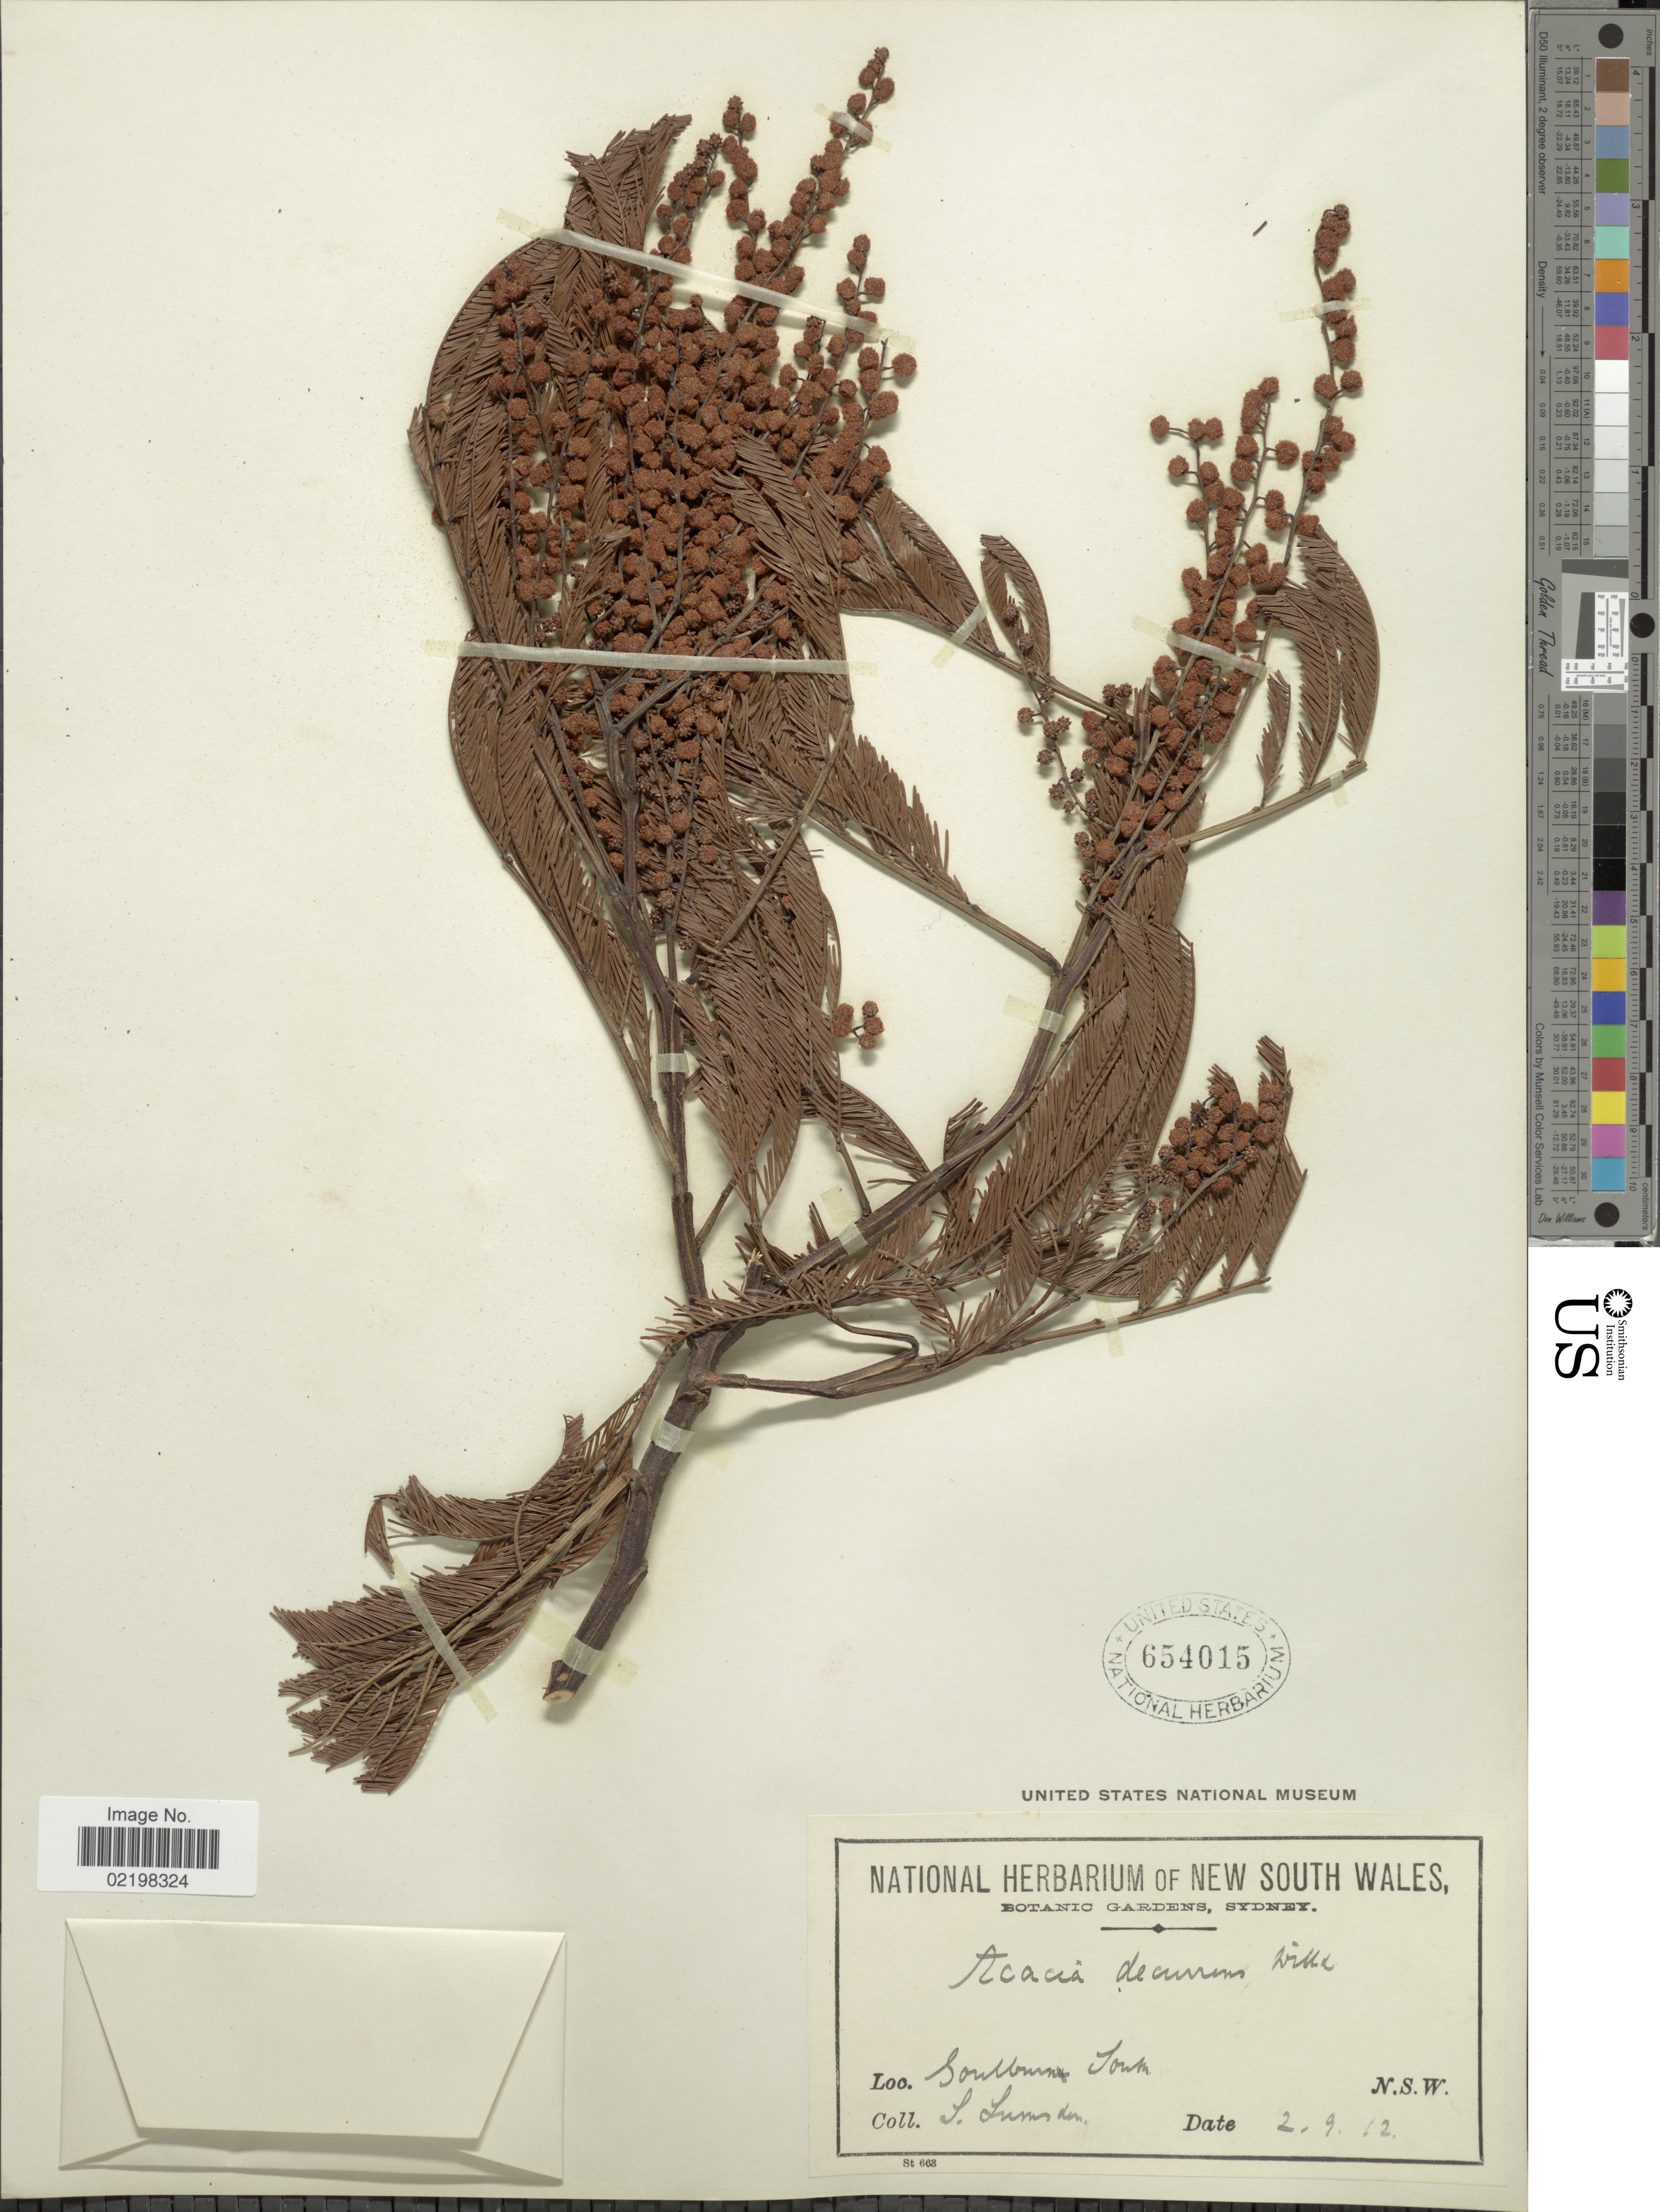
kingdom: Plantae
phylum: Tracheophyta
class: Magnoliopsida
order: Fabales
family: Fabaceae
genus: Acacia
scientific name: Acacia decurrens var. normalis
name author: (Benth.) Maiden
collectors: L. Lumsden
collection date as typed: Transcribed d/m/y: 2/9/12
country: Australia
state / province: New South Wales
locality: Goulburn South.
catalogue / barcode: US 654015